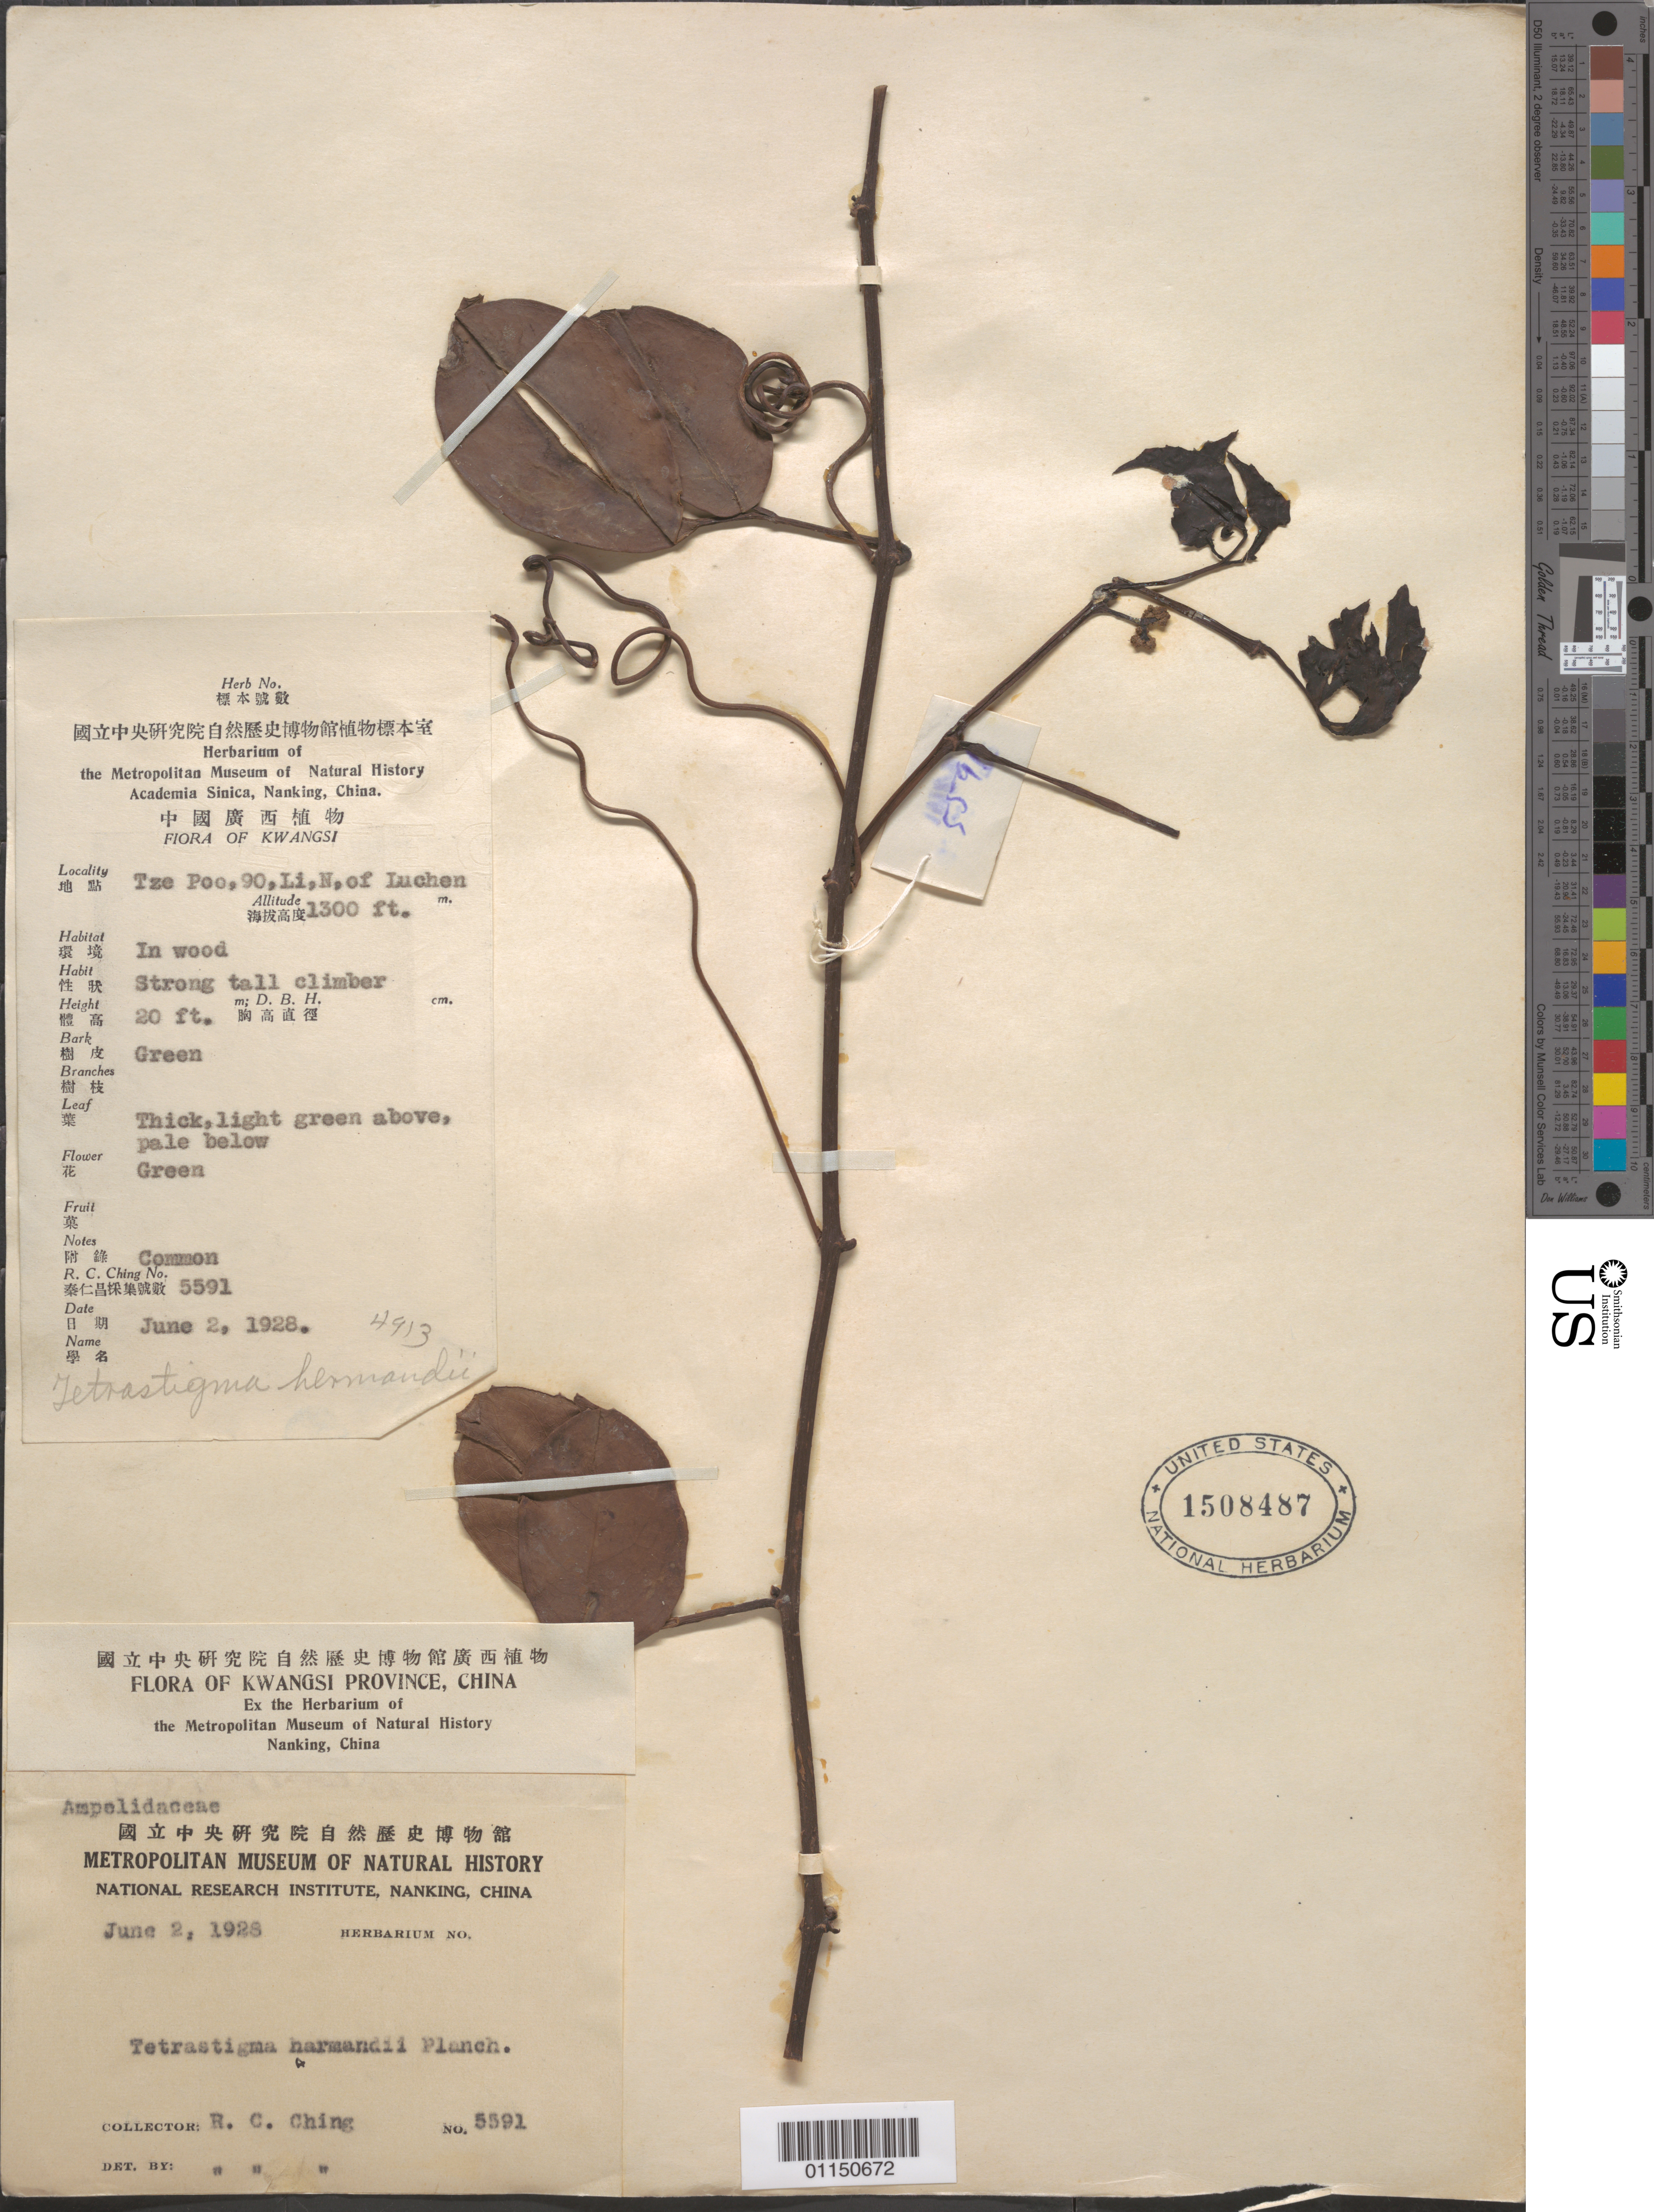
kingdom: Plantae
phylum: Tracheophyta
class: Magnoliopsida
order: Vitales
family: Vitaceae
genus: Tetrastigma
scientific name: Tetrastigma harmandii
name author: Planch.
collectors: R. C. Ching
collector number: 5591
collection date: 1928-06-02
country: China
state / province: Guangxi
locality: Tze Poo, 90 Li N of Luchen.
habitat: In wood. Strong tall climber.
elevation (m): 396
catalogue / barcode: US 1508487